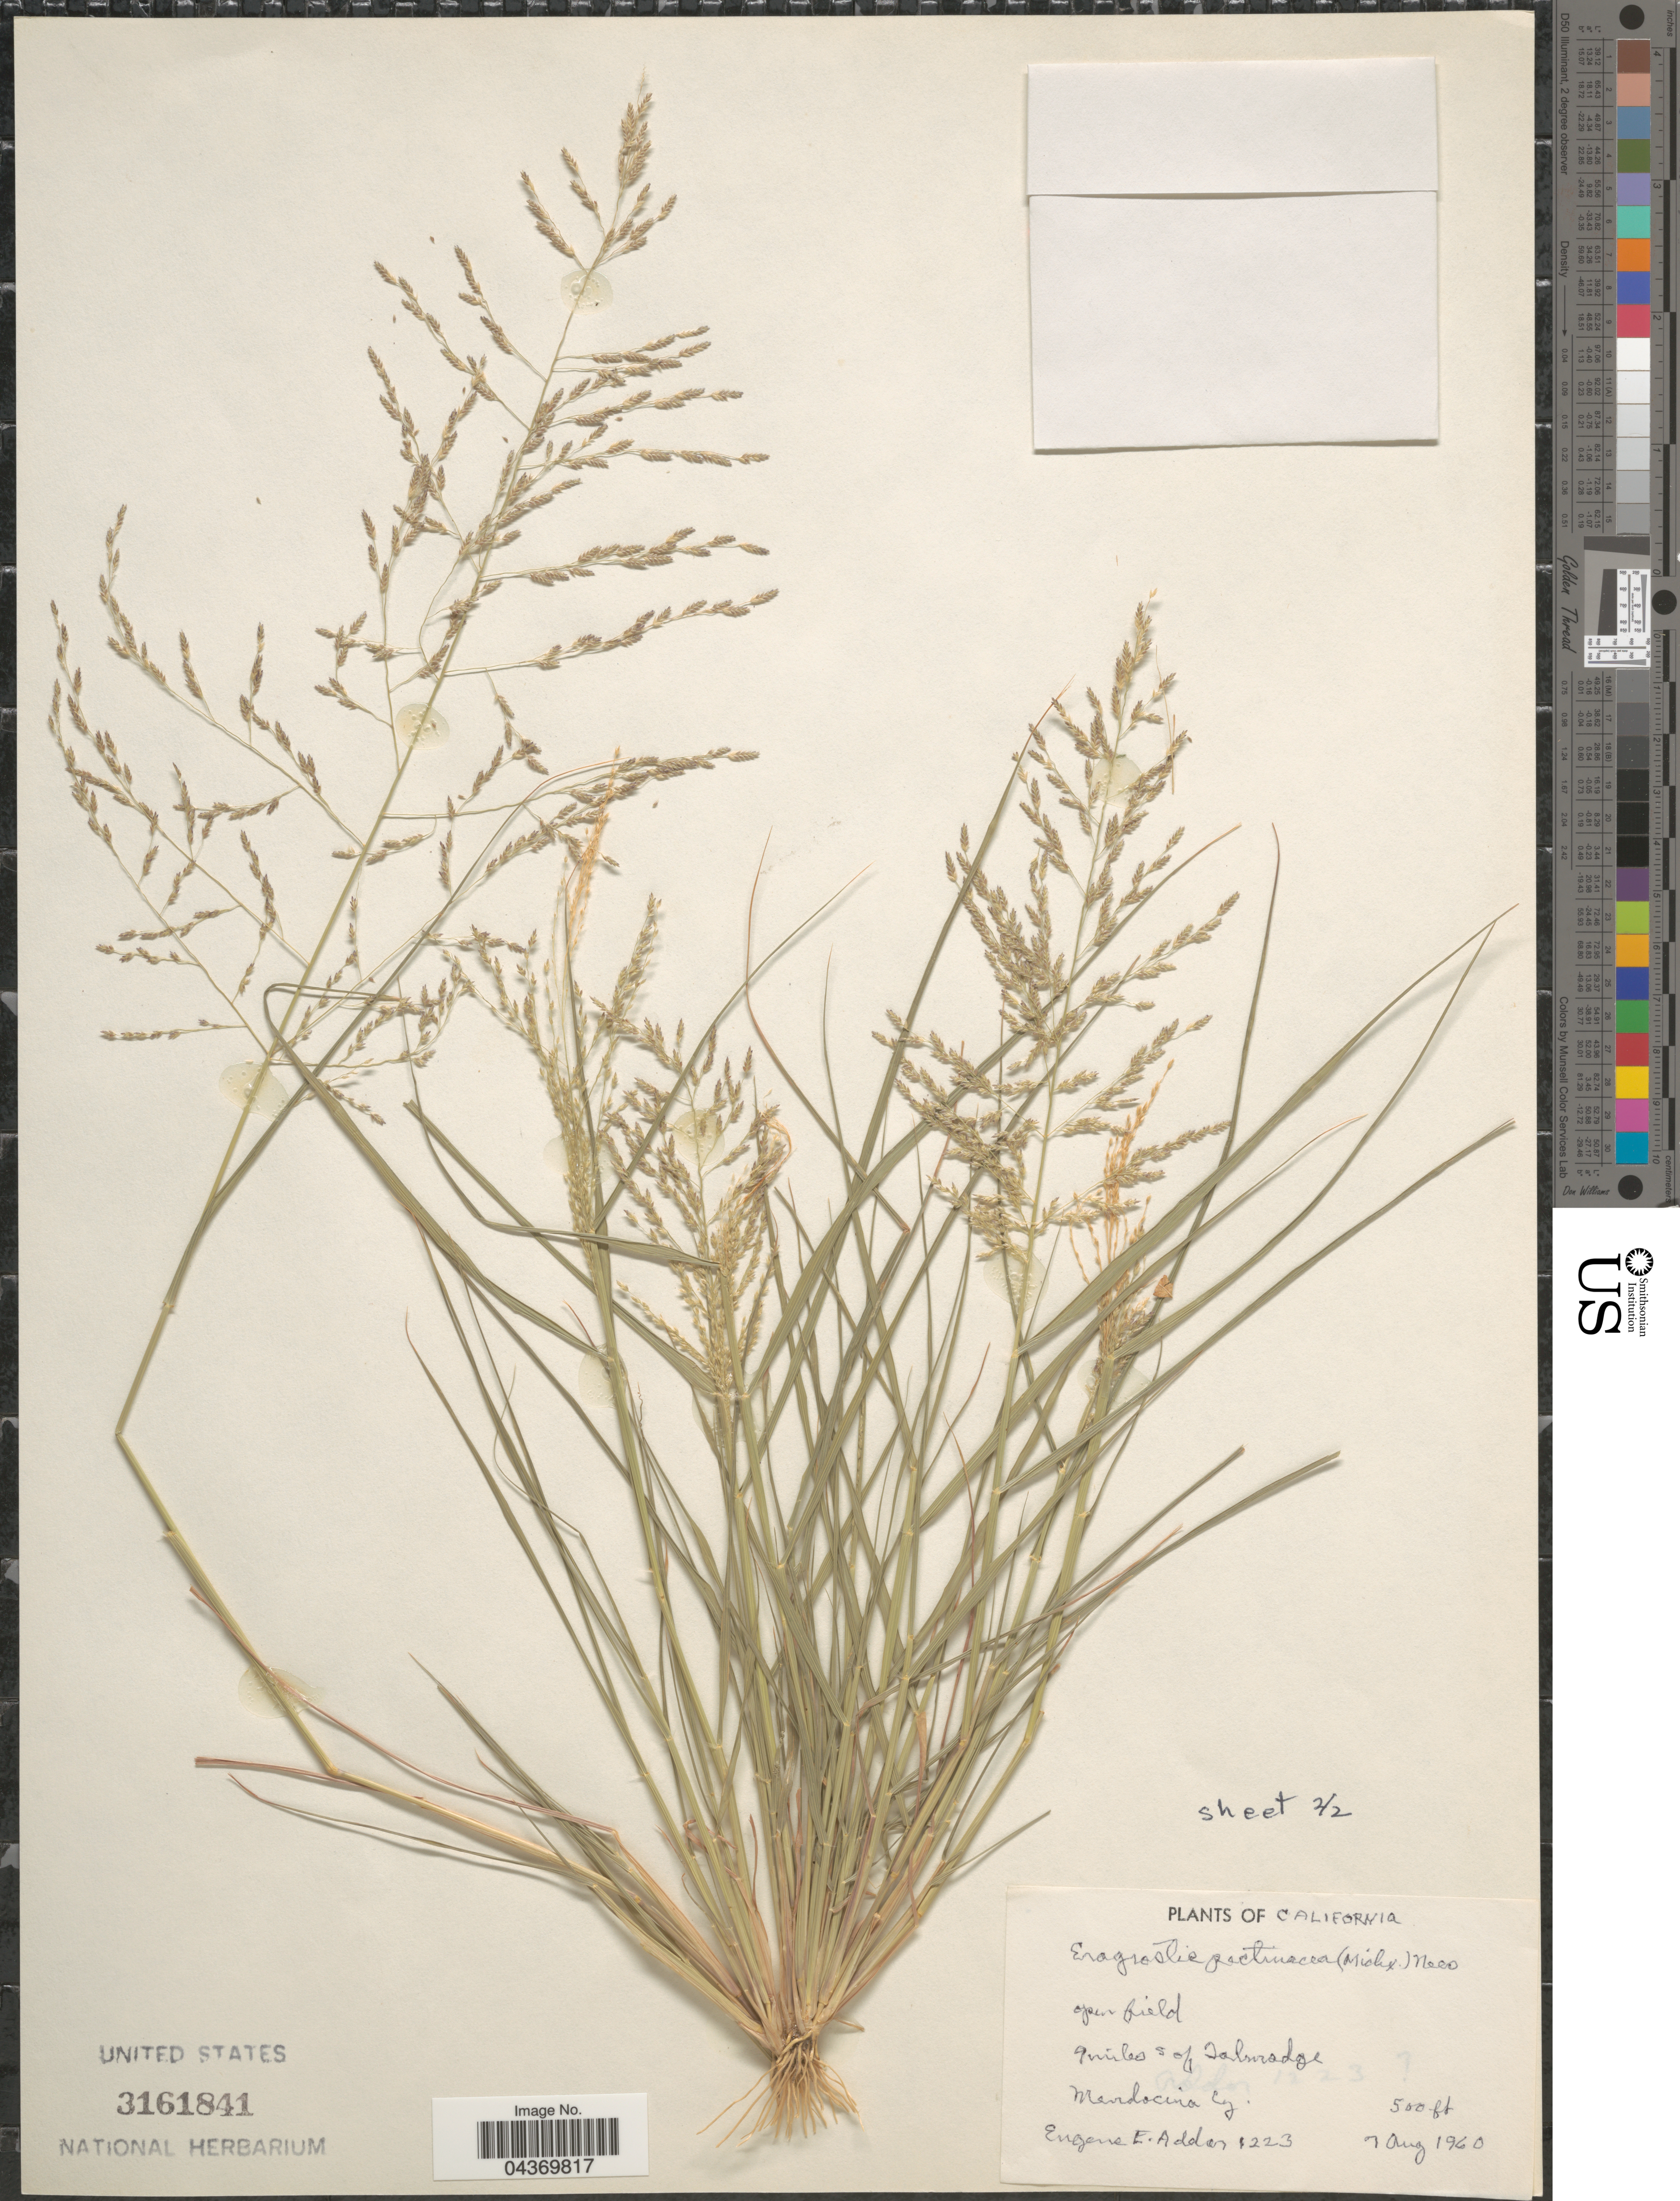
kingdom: Plantae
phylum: Tracheophyta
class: Liliopsida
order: Poales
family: Poaceae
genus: Eragrostis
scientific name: Eragrostis pectinacea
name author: (Michx.) Nees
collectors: E. E. Addor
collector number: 1223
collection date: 1960-08-07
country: United States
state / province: California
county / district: Mendocino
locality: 9 miles s of Talmadge. Mendocino Cy.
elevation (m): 152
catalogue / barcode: US 3161841